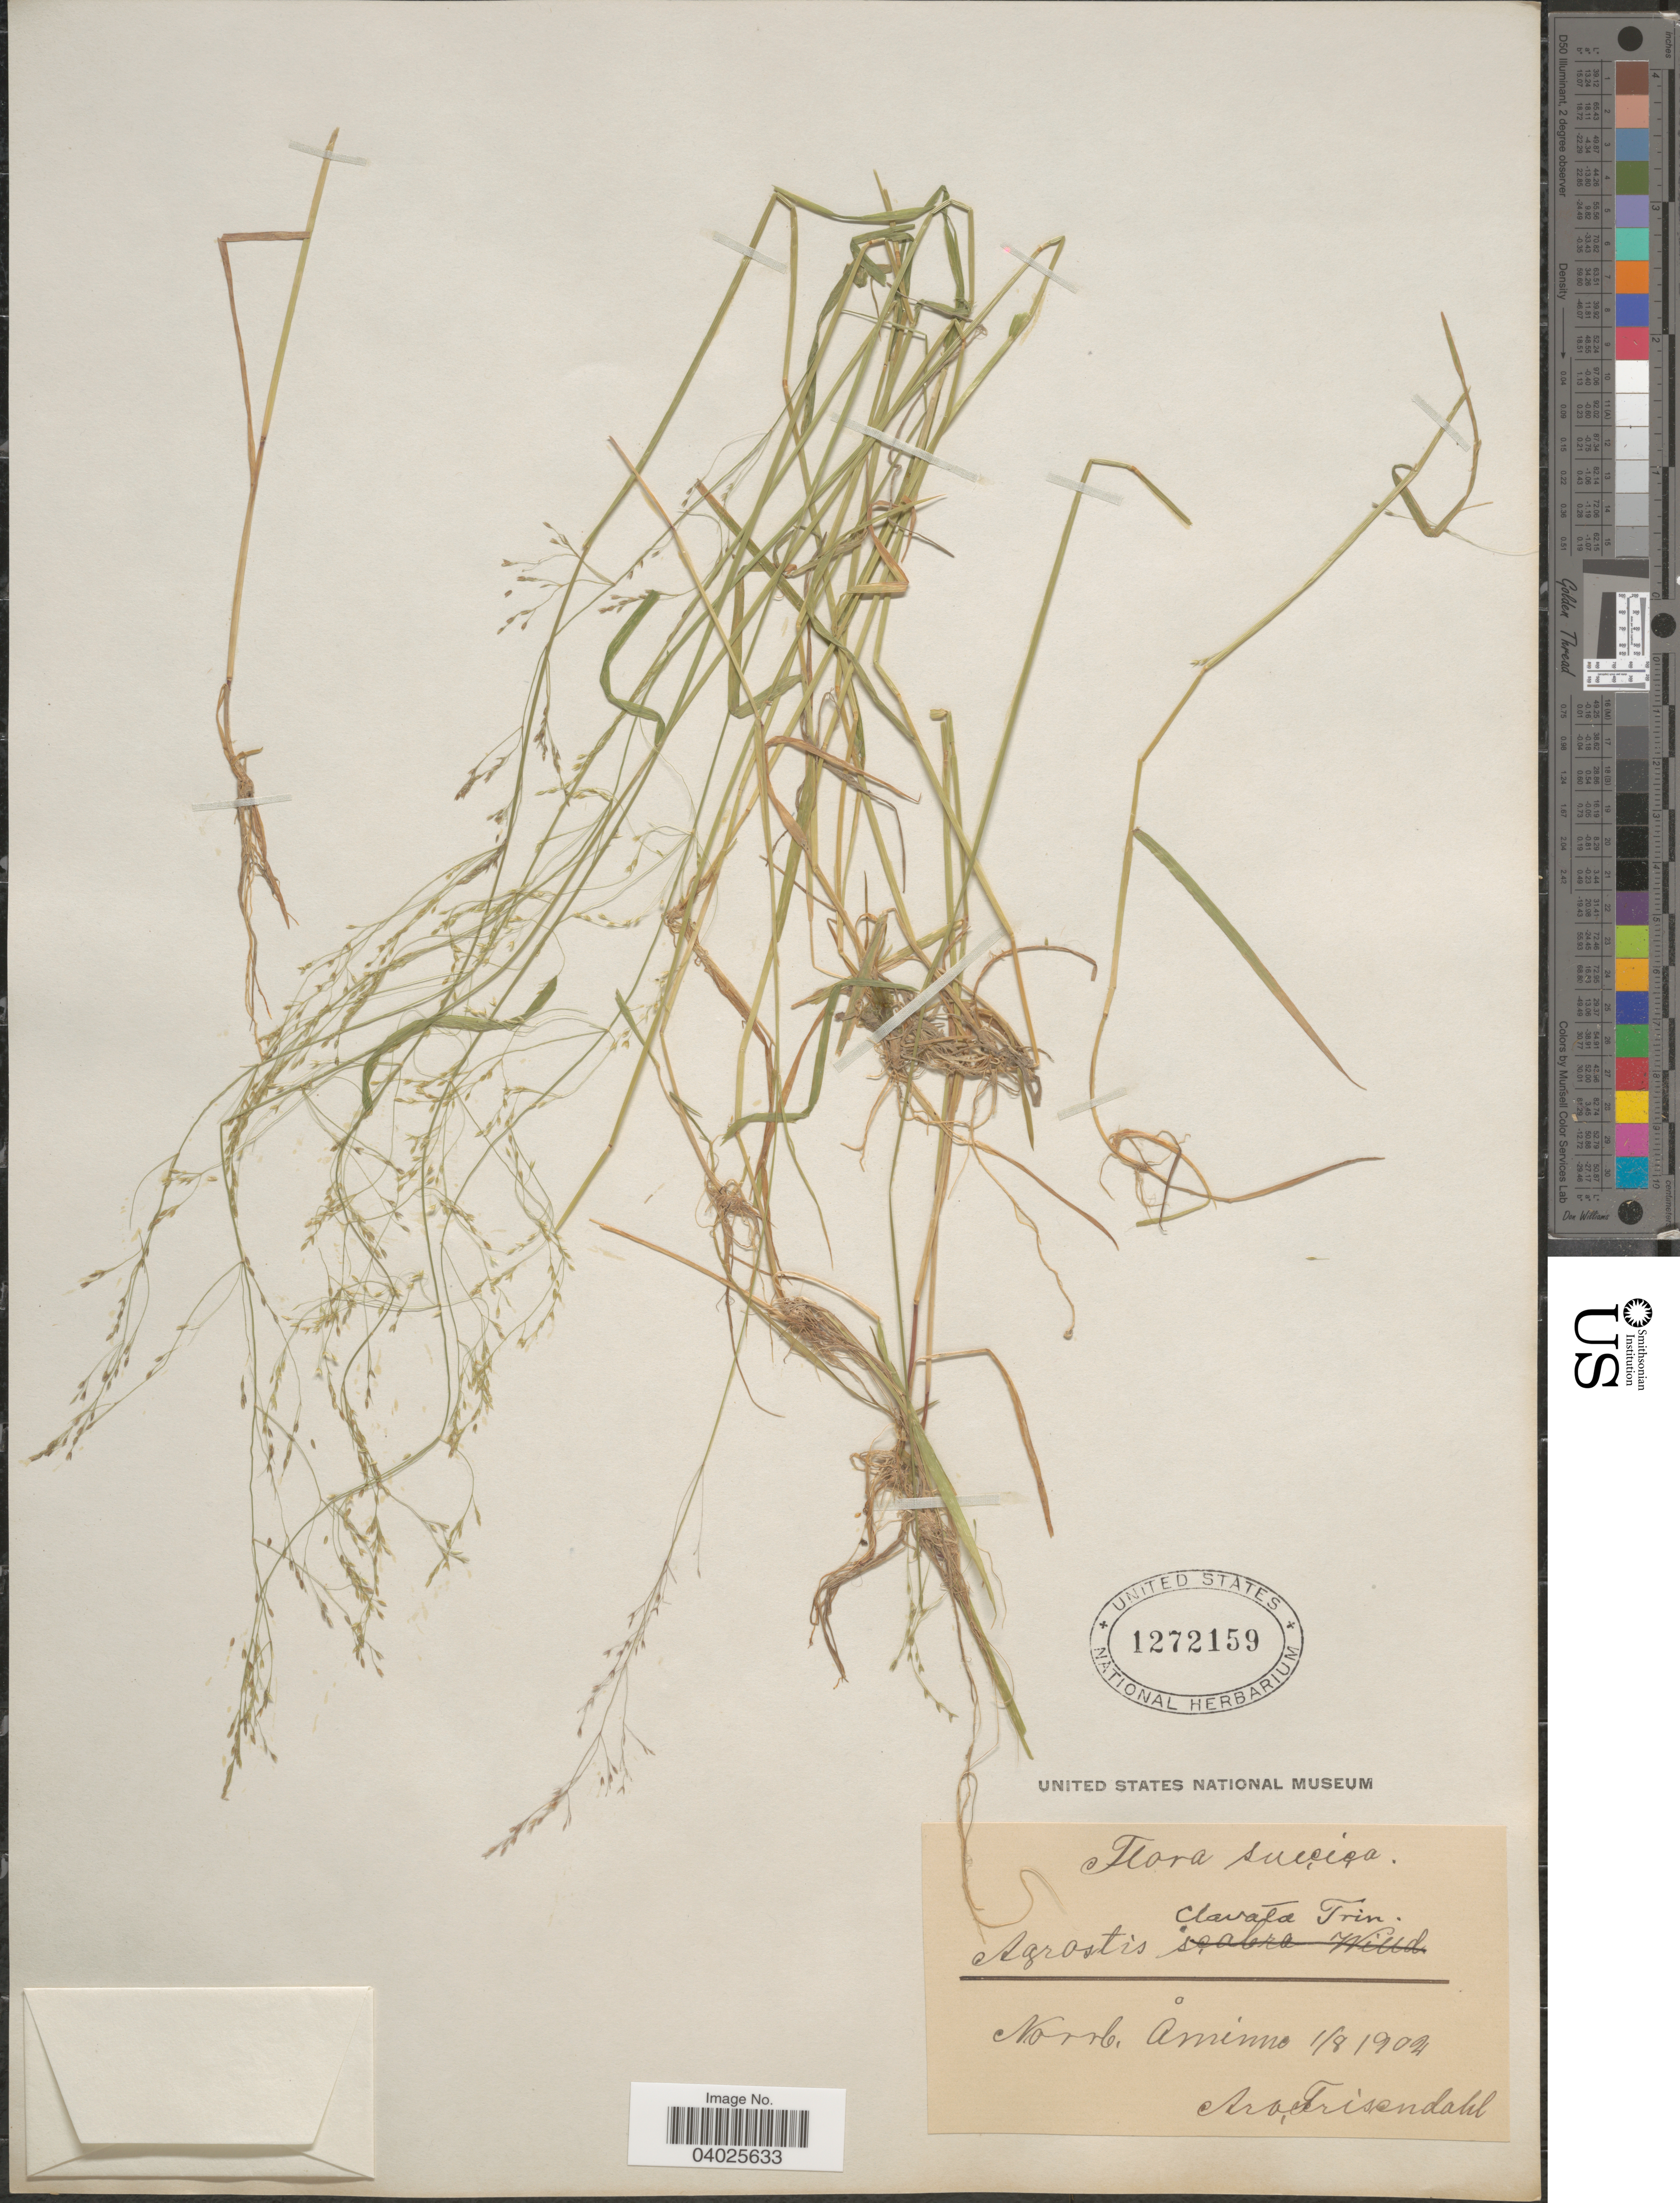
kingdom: Plantae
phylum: Tracheophyta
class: Liliopsida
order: Poales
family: Poaceae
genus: Agrostis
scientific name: Agrostis clavata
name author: Trin.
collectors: A. Frisendahl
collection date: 1904-08-01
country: Sweden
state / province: Norrbotten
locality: Suecica. Norrb. Åminne.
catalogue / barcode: US 1272159